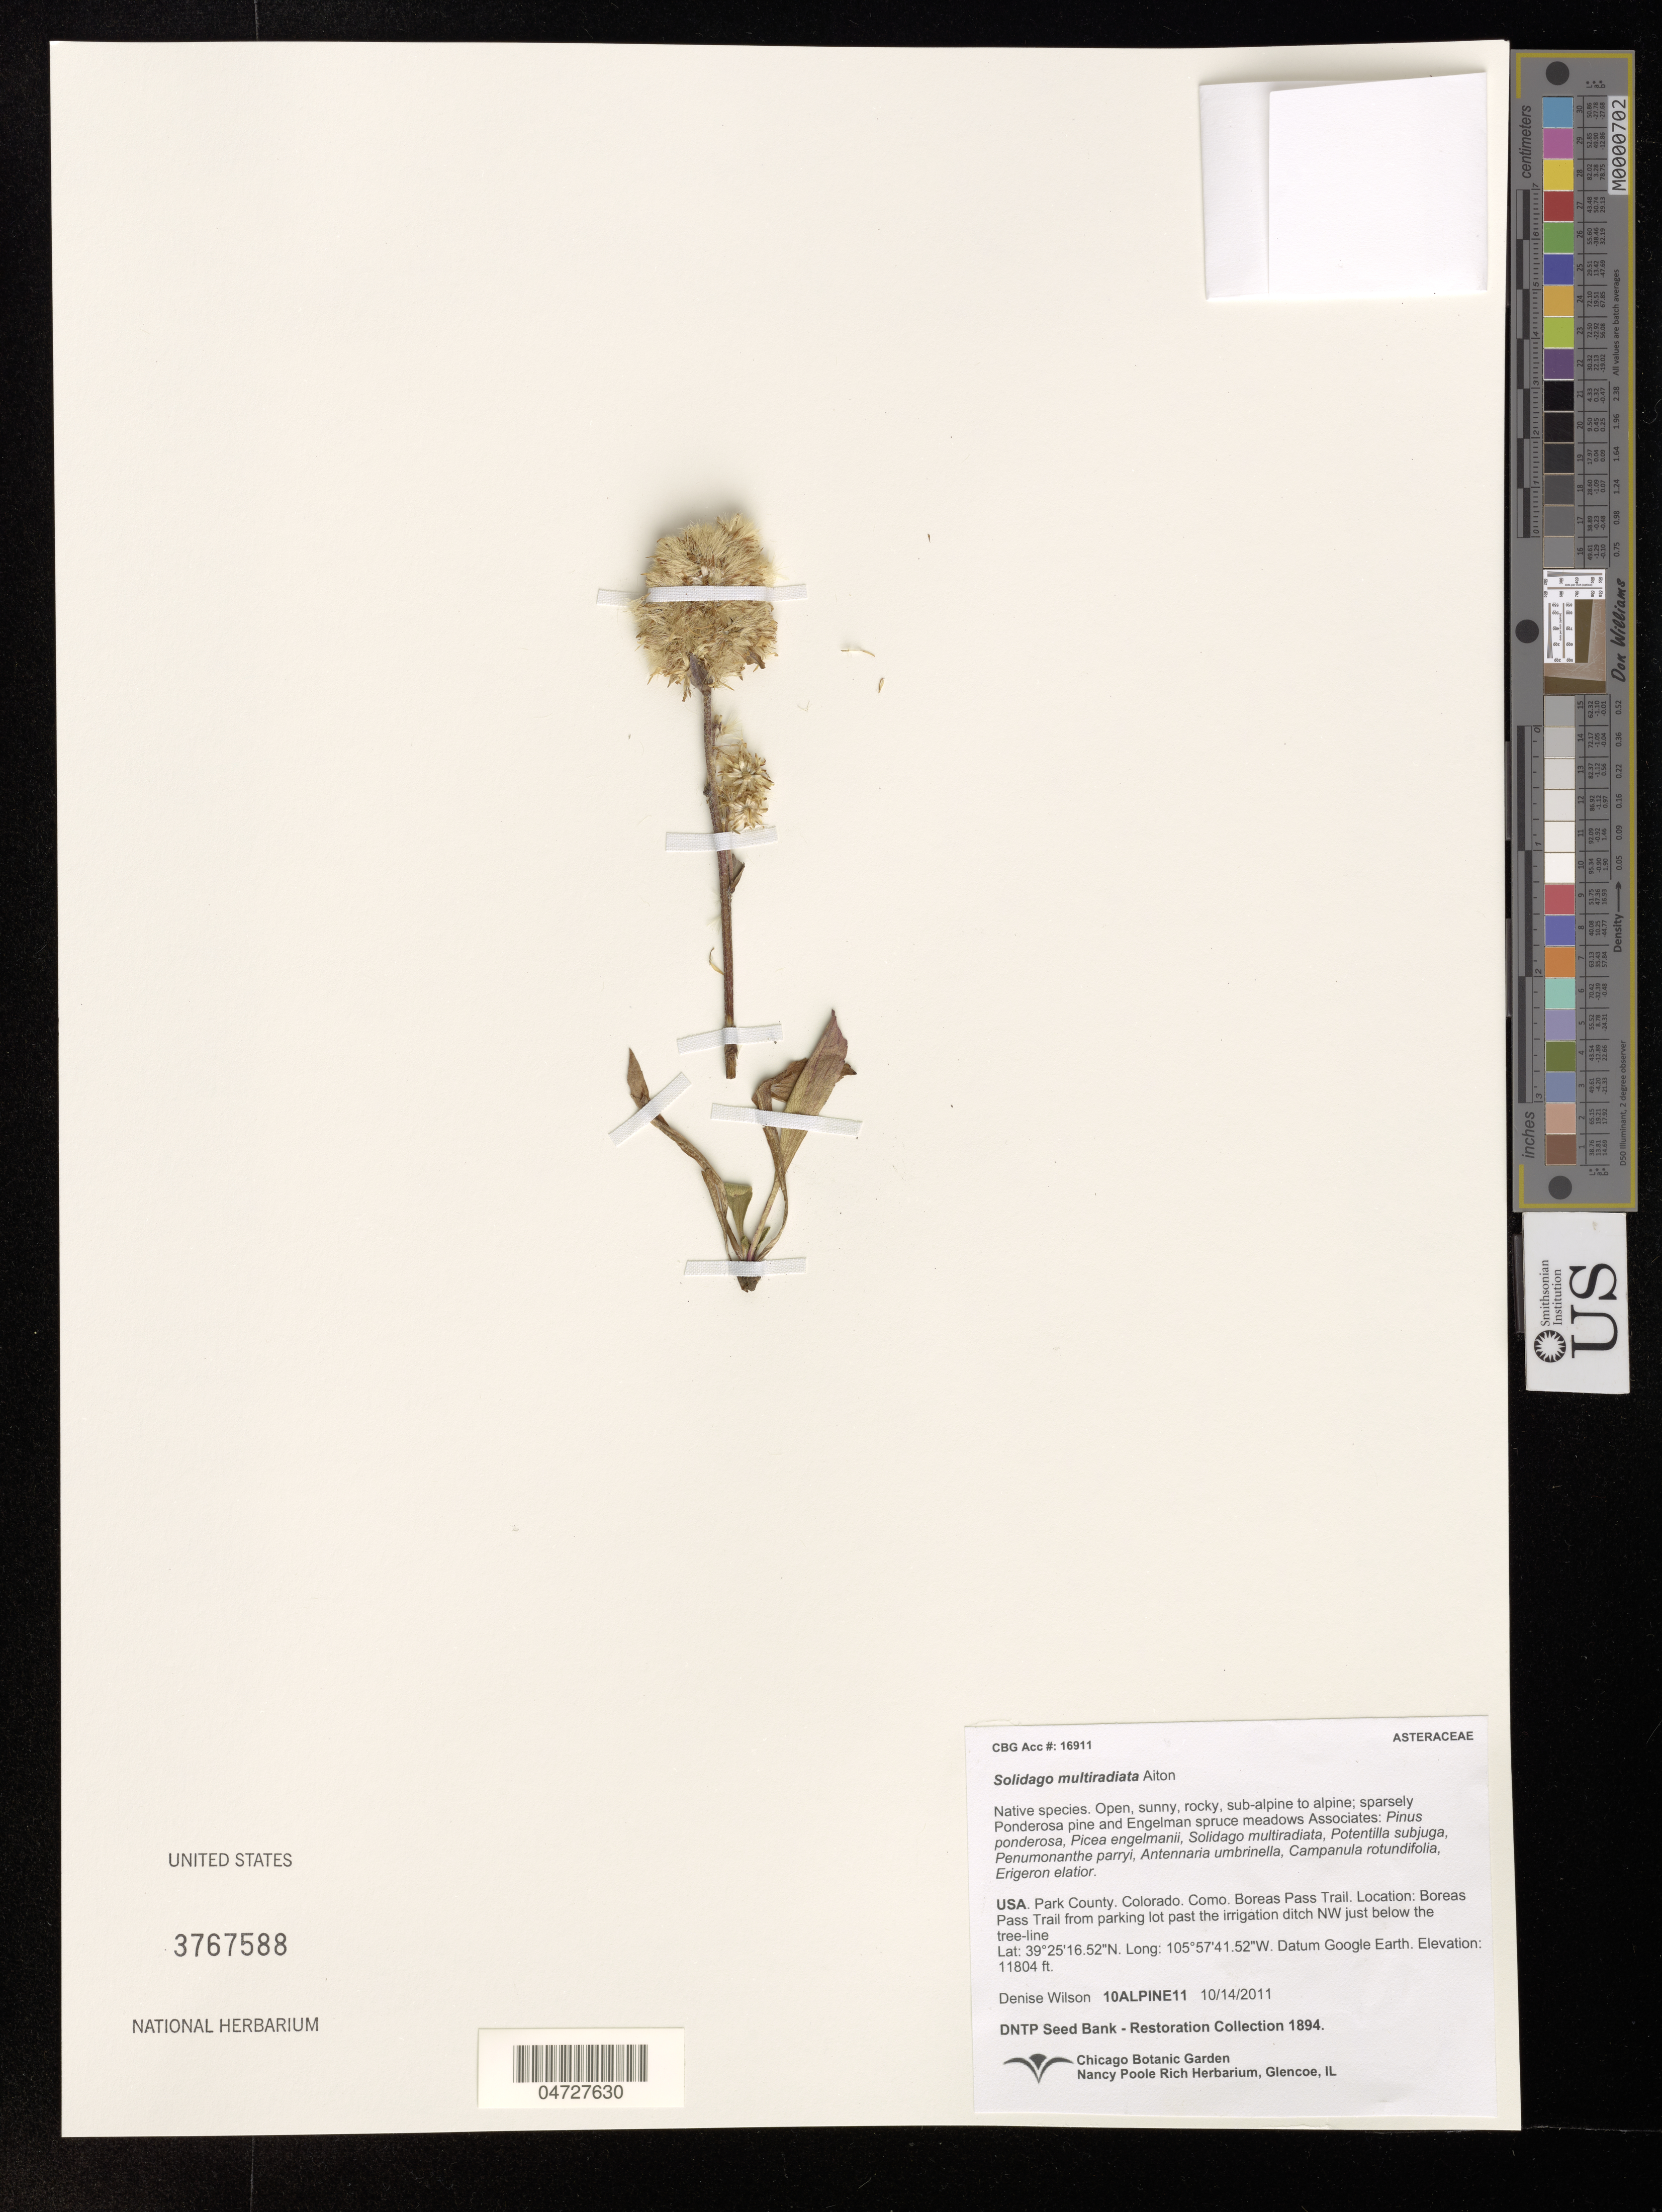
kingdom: Plantae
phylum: Tracheophyta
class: Magnoliopsida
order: Asterales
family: Asteraceae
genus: Solidago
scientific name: Solidago multiradiata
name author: Aiton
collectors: D. Wilson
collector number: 10ALPINE11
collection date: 2011-10-14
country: United States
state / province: Colorado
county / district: Park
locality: Park County. Como. Boreas Pass Trail from parking lot past the irrigation ditch NW just below the tree-line.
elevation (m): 3598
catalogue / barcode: US 3767588